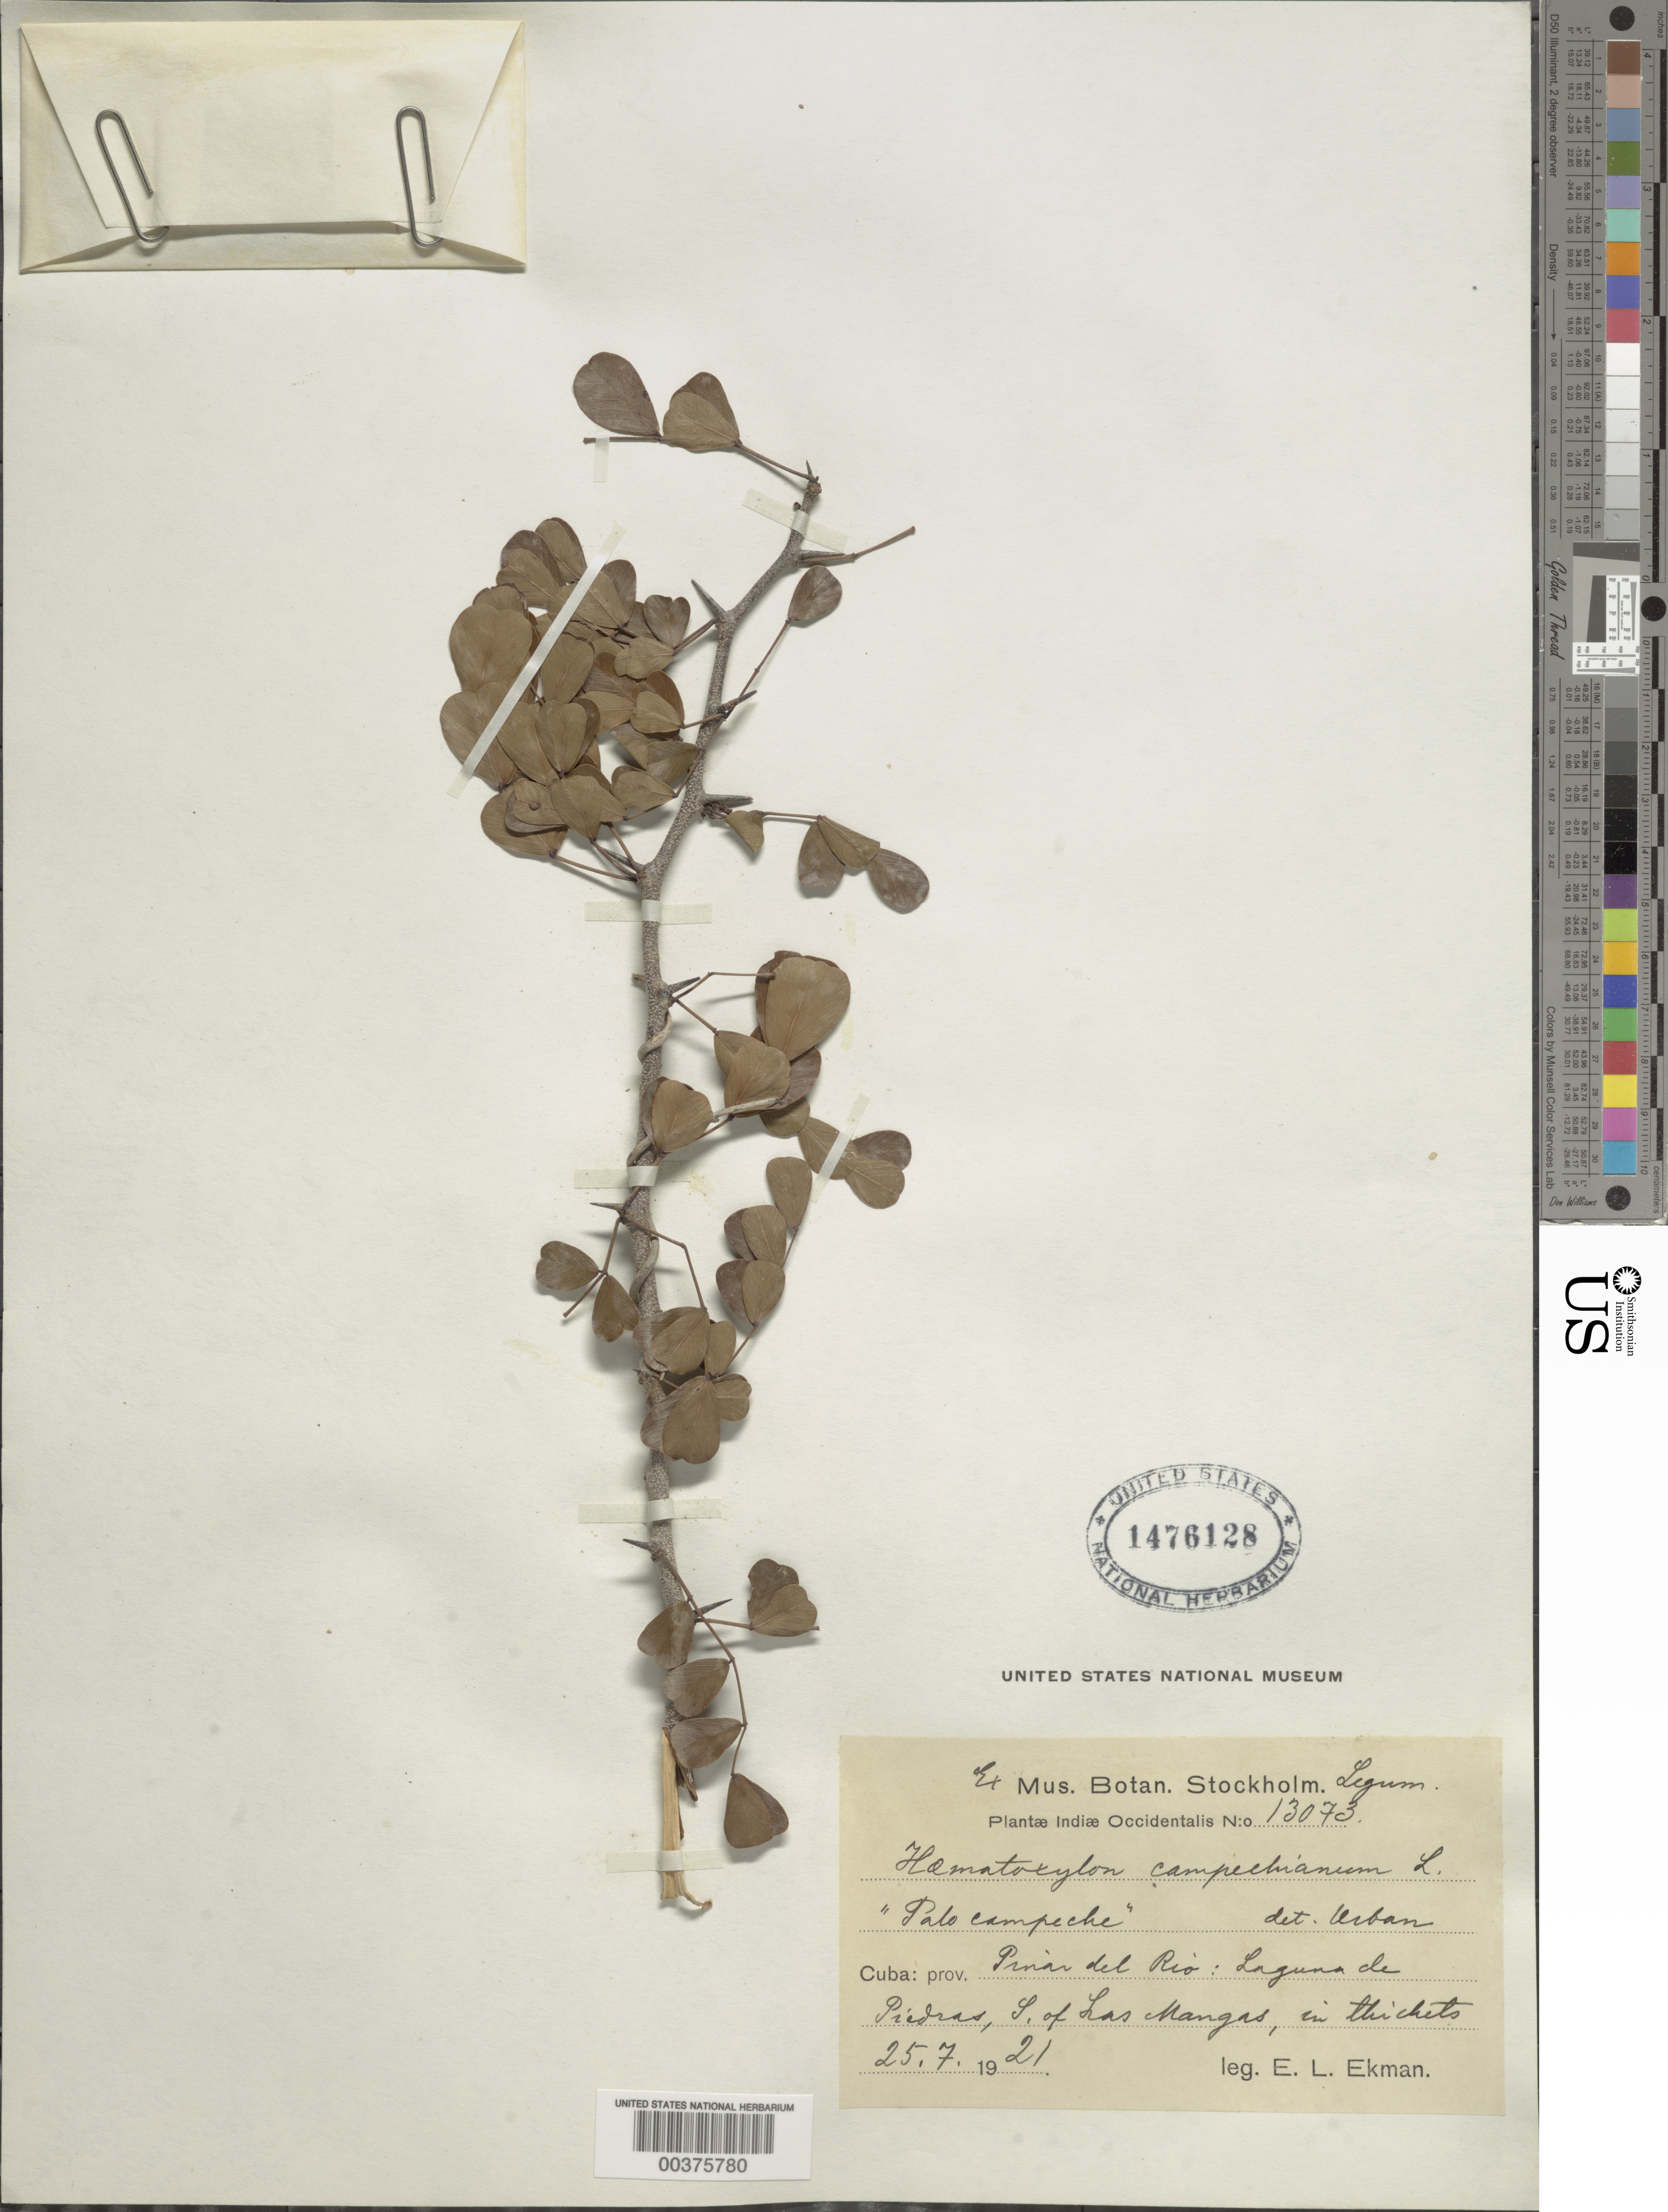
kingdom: Plantae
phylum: Tracheophyta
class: Magnoliopsida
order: Fabales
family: Fabaceae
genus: Haematoxylum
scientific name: Haematoxylum campechianum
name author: L.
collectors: E. L. Ekman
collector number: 13073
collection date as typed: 25 Jul 1921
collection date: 1921-07-25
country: Cuba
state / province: Pinar del Río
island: Greater Antilles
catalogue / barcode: US 1476128